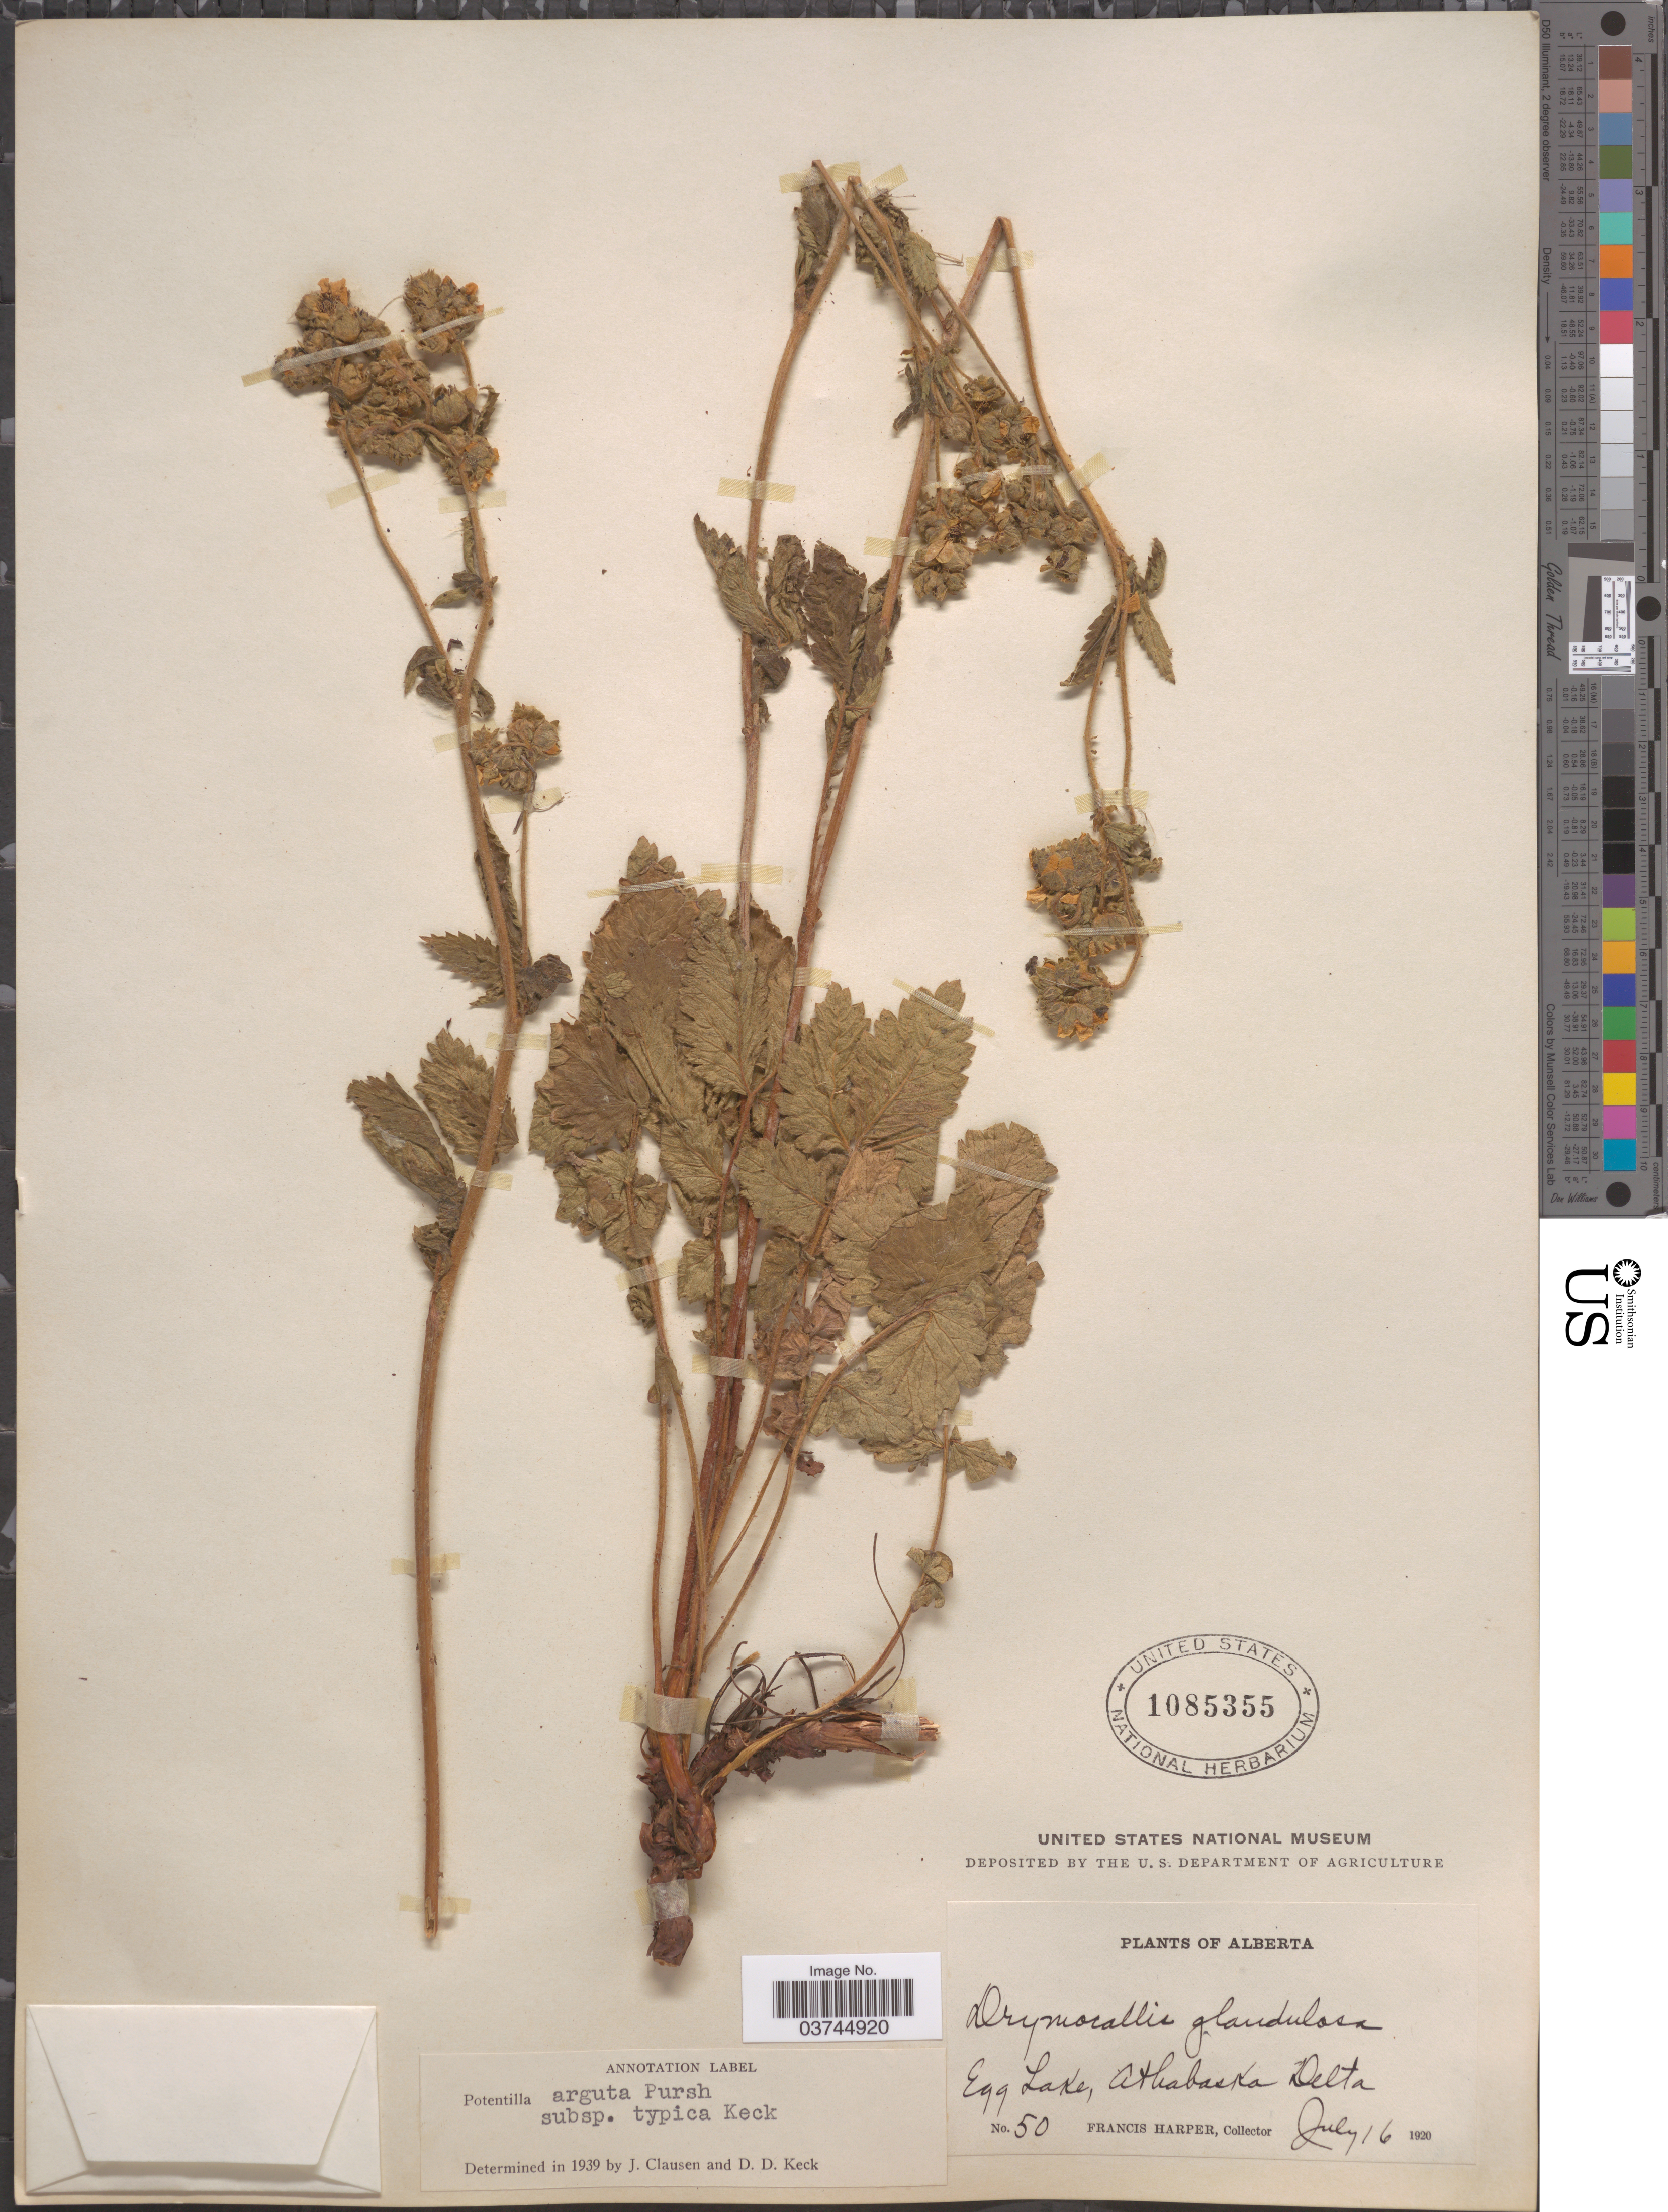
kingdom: Plantae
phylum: Tracheophyta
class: Magnoliopsida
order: Rosales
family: Rosaceae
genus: Drymocallis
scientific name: Drymocallis arguta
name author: (Pursh) Rydb.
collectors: F. Harper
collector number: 50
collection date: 1920-07-16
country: Canada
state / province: Alberta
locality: Egg Lake, Atkabaska Delta.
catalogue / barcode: US 1085355